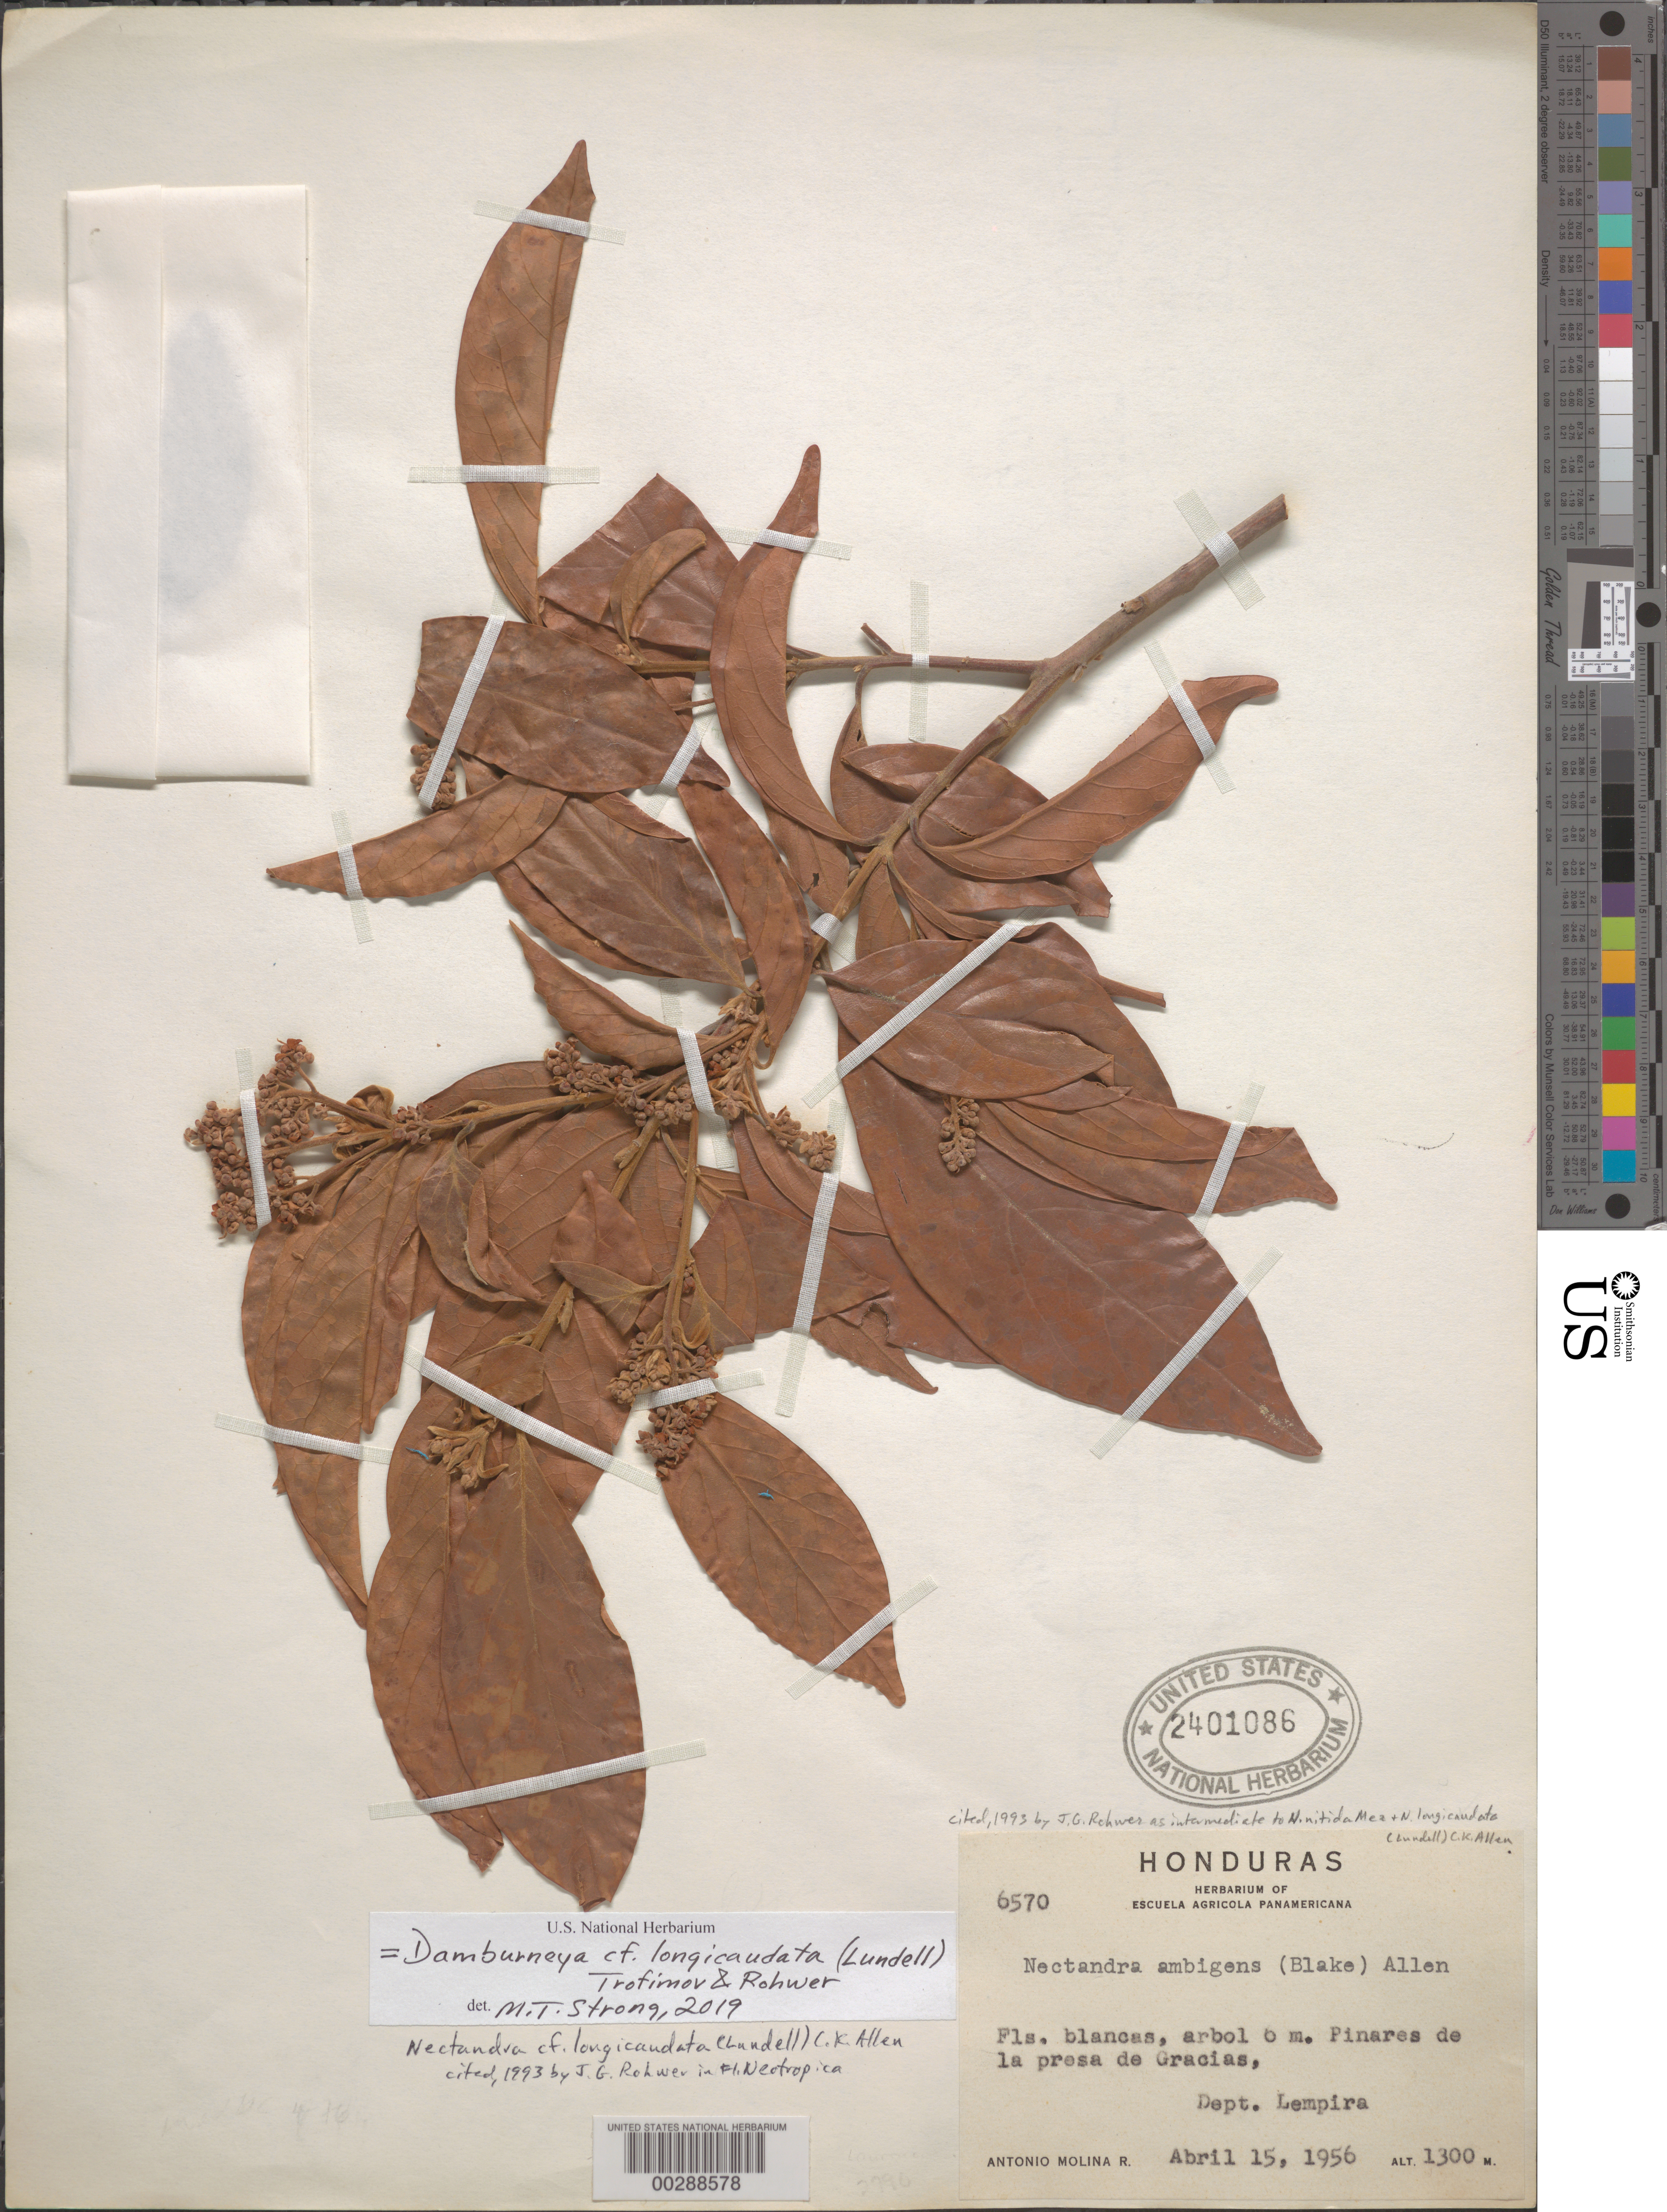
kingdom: Plantae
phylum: Tracheophyta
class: Magnoliopsida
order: Laurales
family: Lauraceae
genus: Damburneya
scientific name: Damburneya longicaudata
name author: (Lundell) Trofimov & Rohwer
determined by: Strong, Mark T., (BOT), Smithsonian Institution - National Museum of Natural History (UNITED STATES)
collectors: A. Molina R.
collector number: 6570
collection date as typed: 15 Apr 1956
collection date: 1956-04-15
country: Honduras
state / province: Lempira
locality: Pinares de La Presa de Gracias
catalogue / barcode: US 2401086